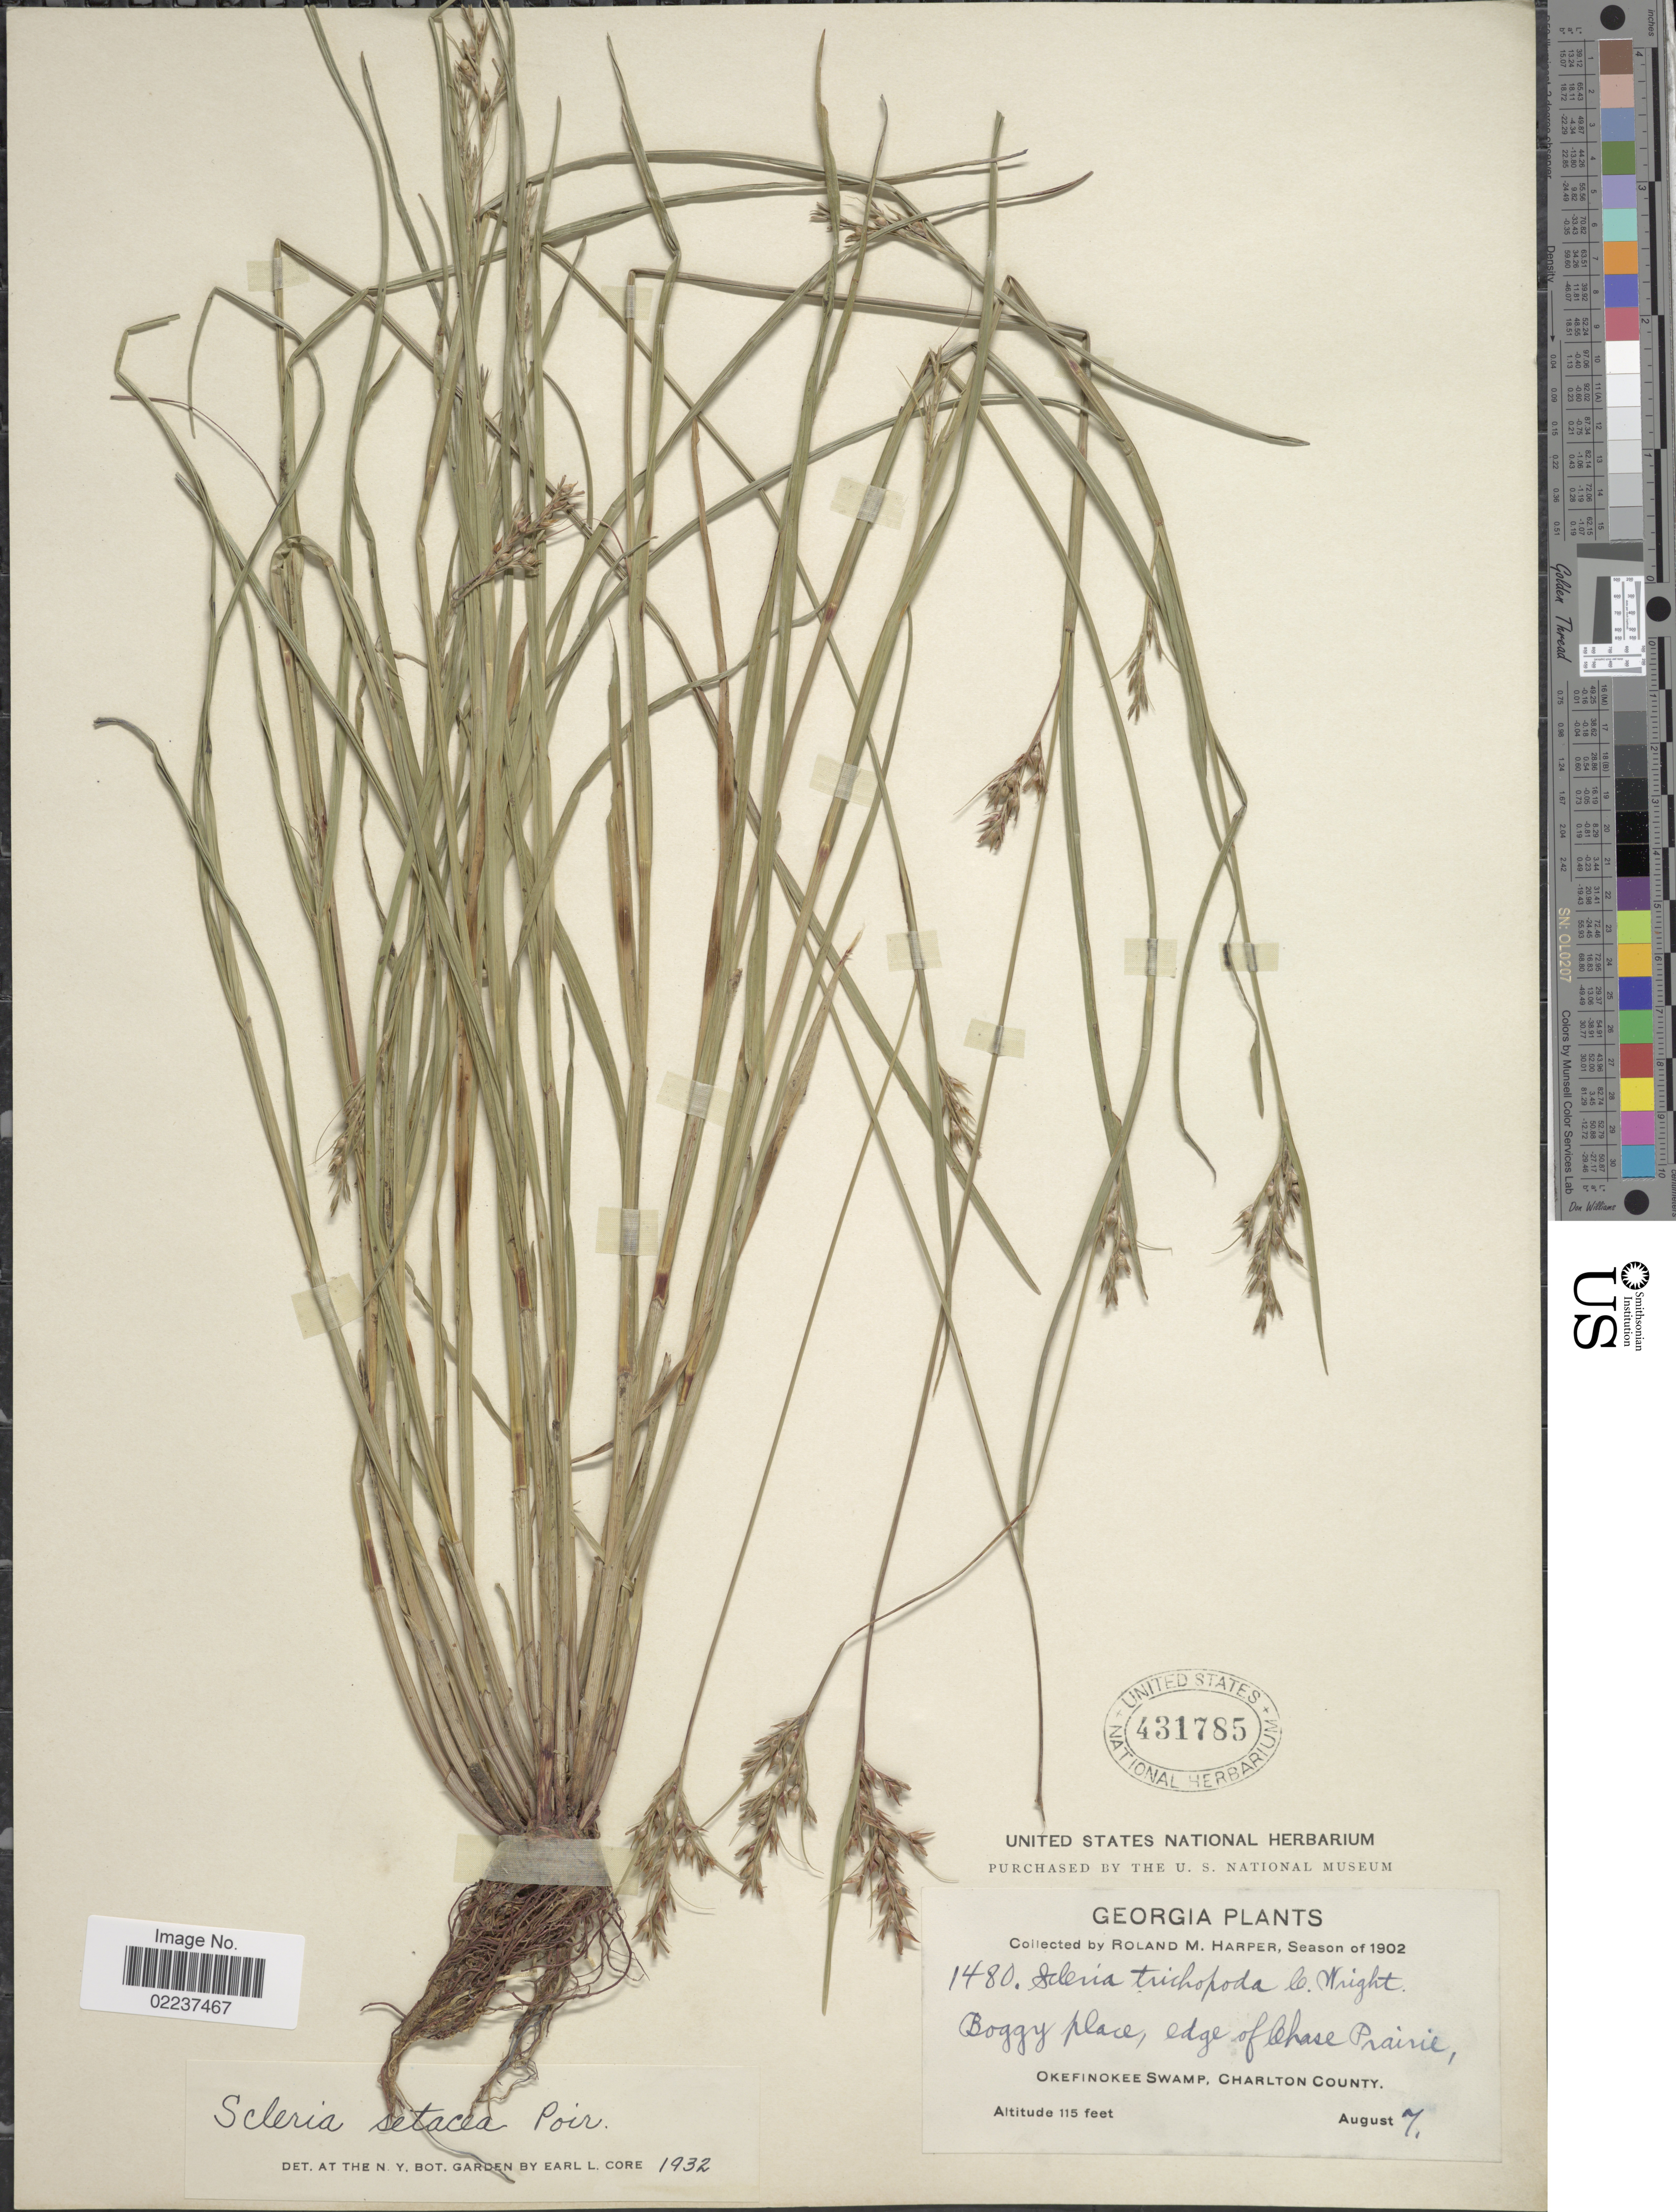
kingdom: Plantae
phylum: Tracheophyta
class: Liliopsida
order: Poales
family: Cyperaceae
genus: Scleria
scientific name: Scleria muehlenbergii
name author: Steud.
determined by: Strong, Mark T., (BOT), Smithsonian Institution - National Museum of Natural History (UNITED STATES)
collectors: R. M. Harper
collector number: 1480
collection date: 1902-08-07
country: United States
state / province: Georgia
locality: Boggy place, edge of Chase Prairie, Okefinokee Swamp, Charlton County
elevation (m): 35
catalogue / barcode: US 431785